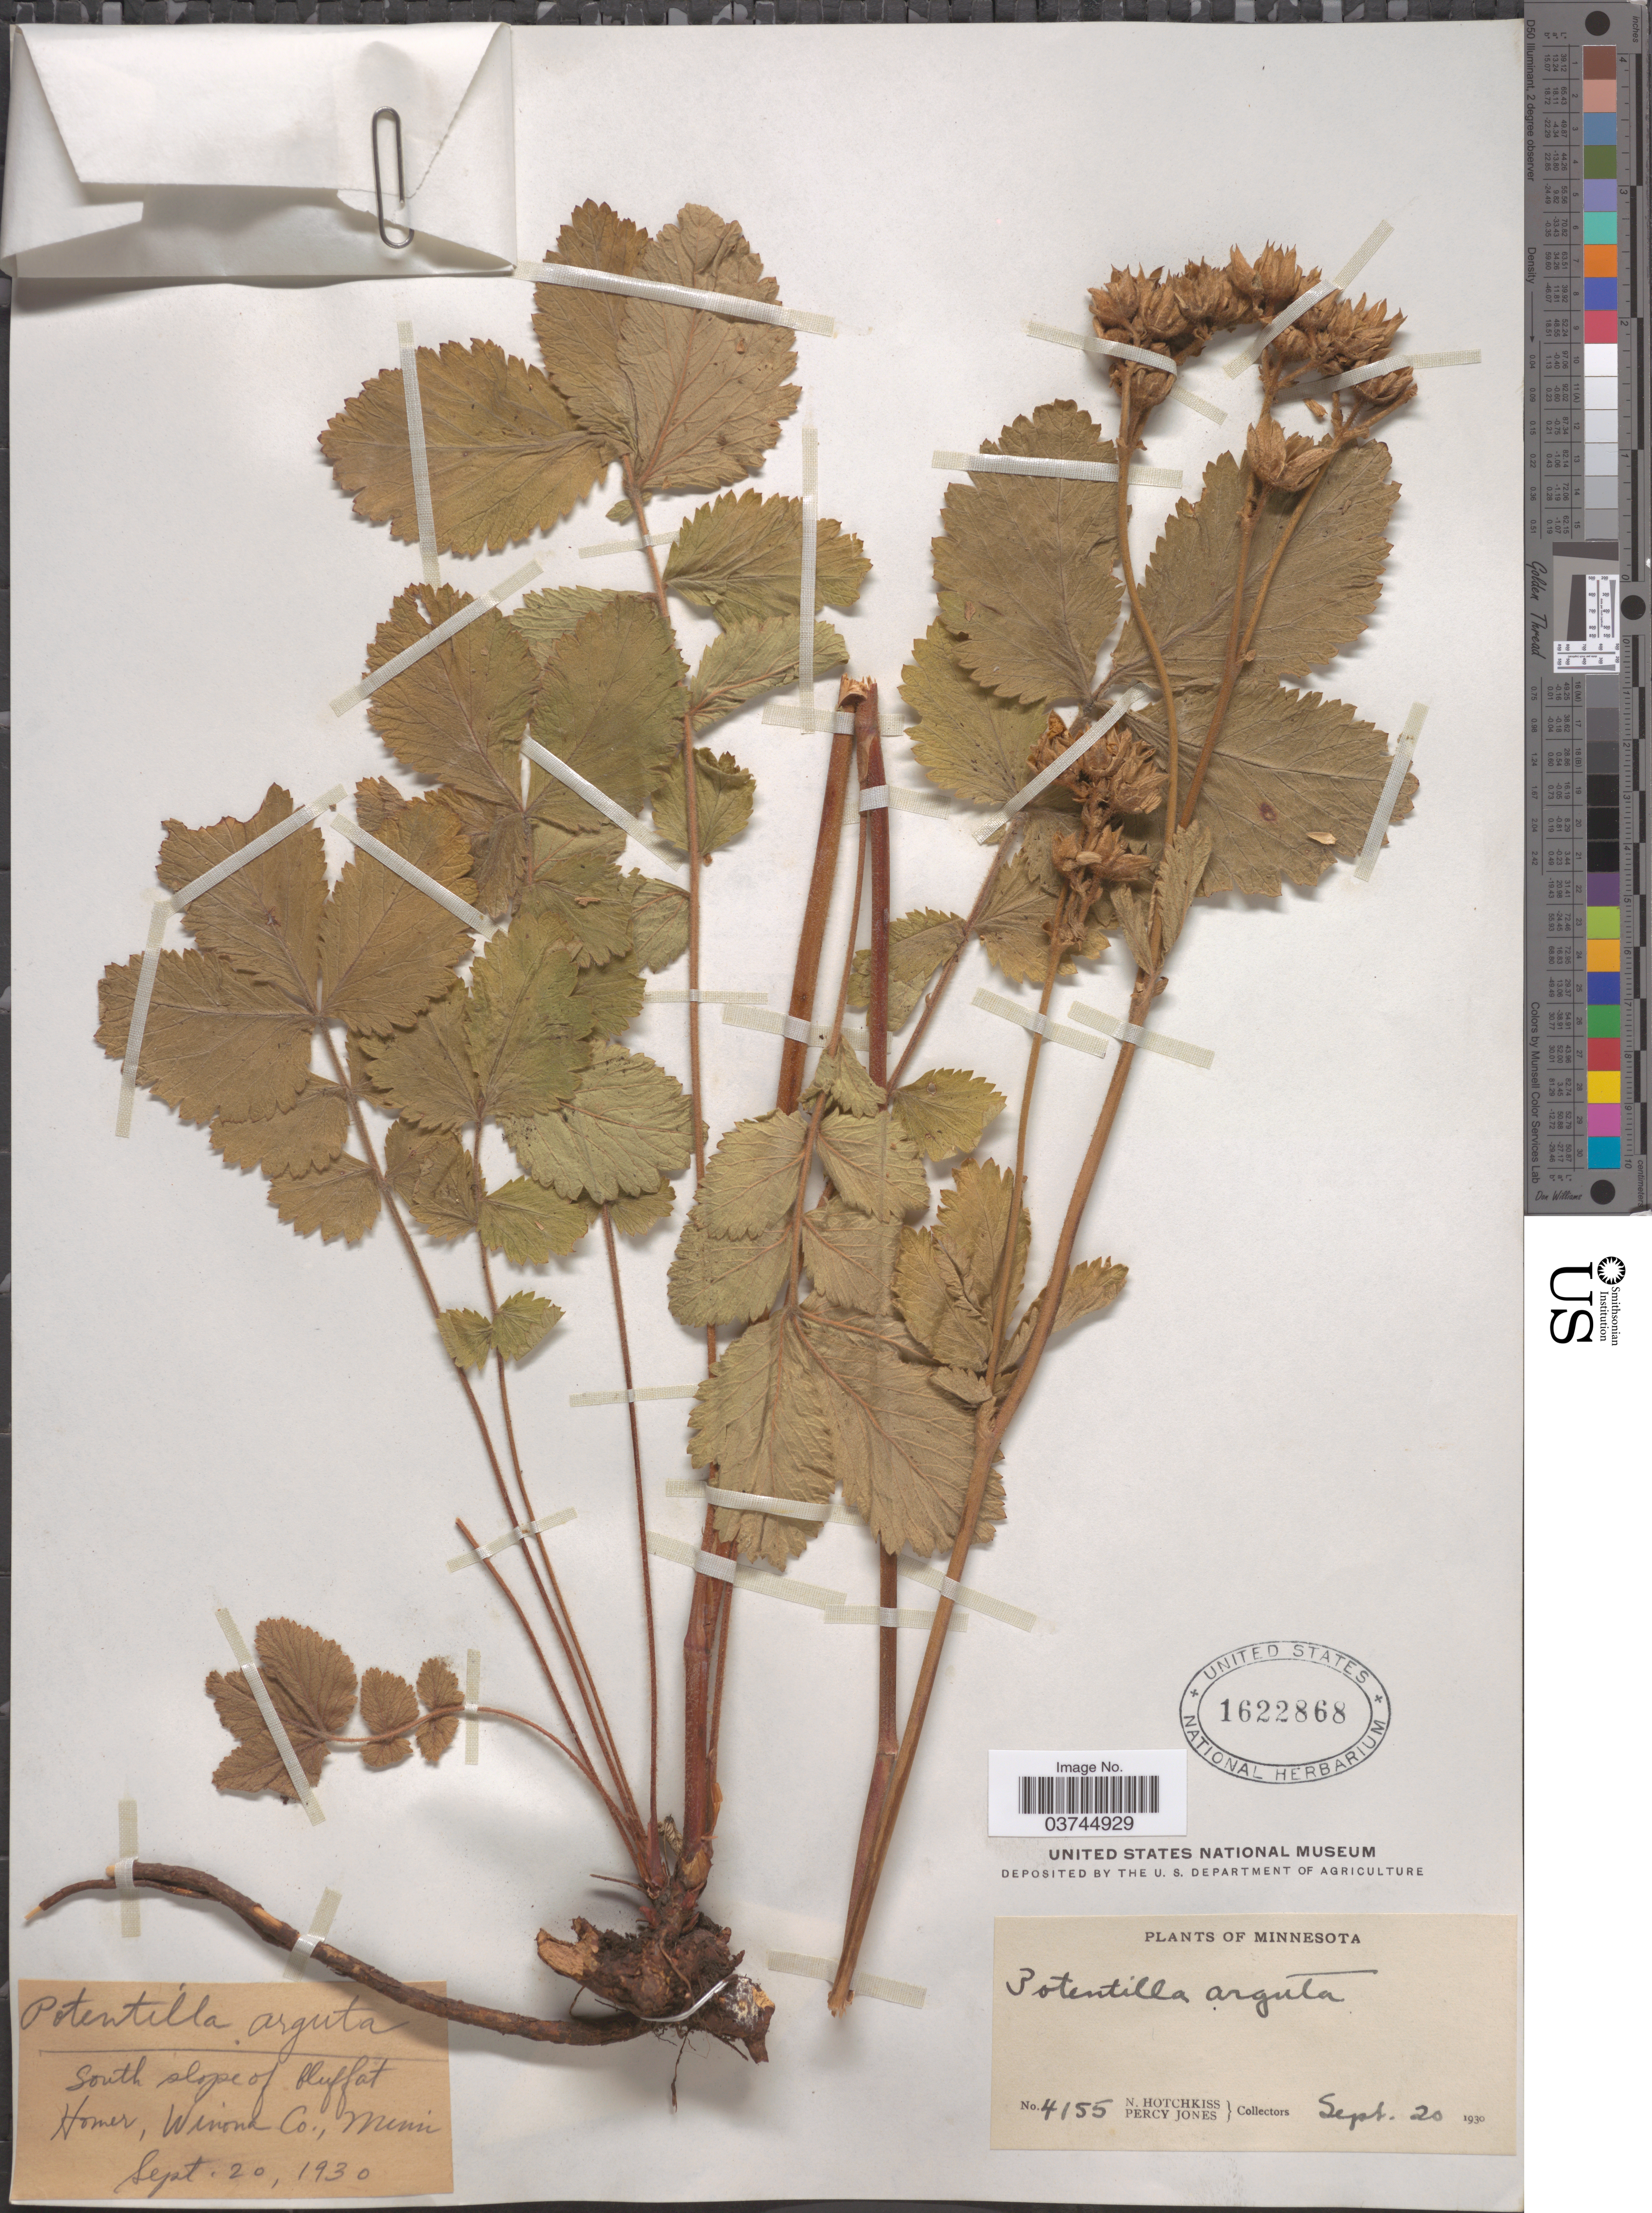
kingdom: Plantae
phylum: Tracheophyta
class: Magnoliopsida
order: Rosales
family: Rosaceae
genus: Drymocallis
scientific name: Drymocallis arguta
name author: (Pursh) Rydb.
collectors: N. Hotchkiss & P. Jones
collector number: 4155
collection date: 1930-09-20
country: United States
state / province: Minnesota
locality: South slope of bluffat. Homer, Winona Co.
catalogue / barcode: US 1622868